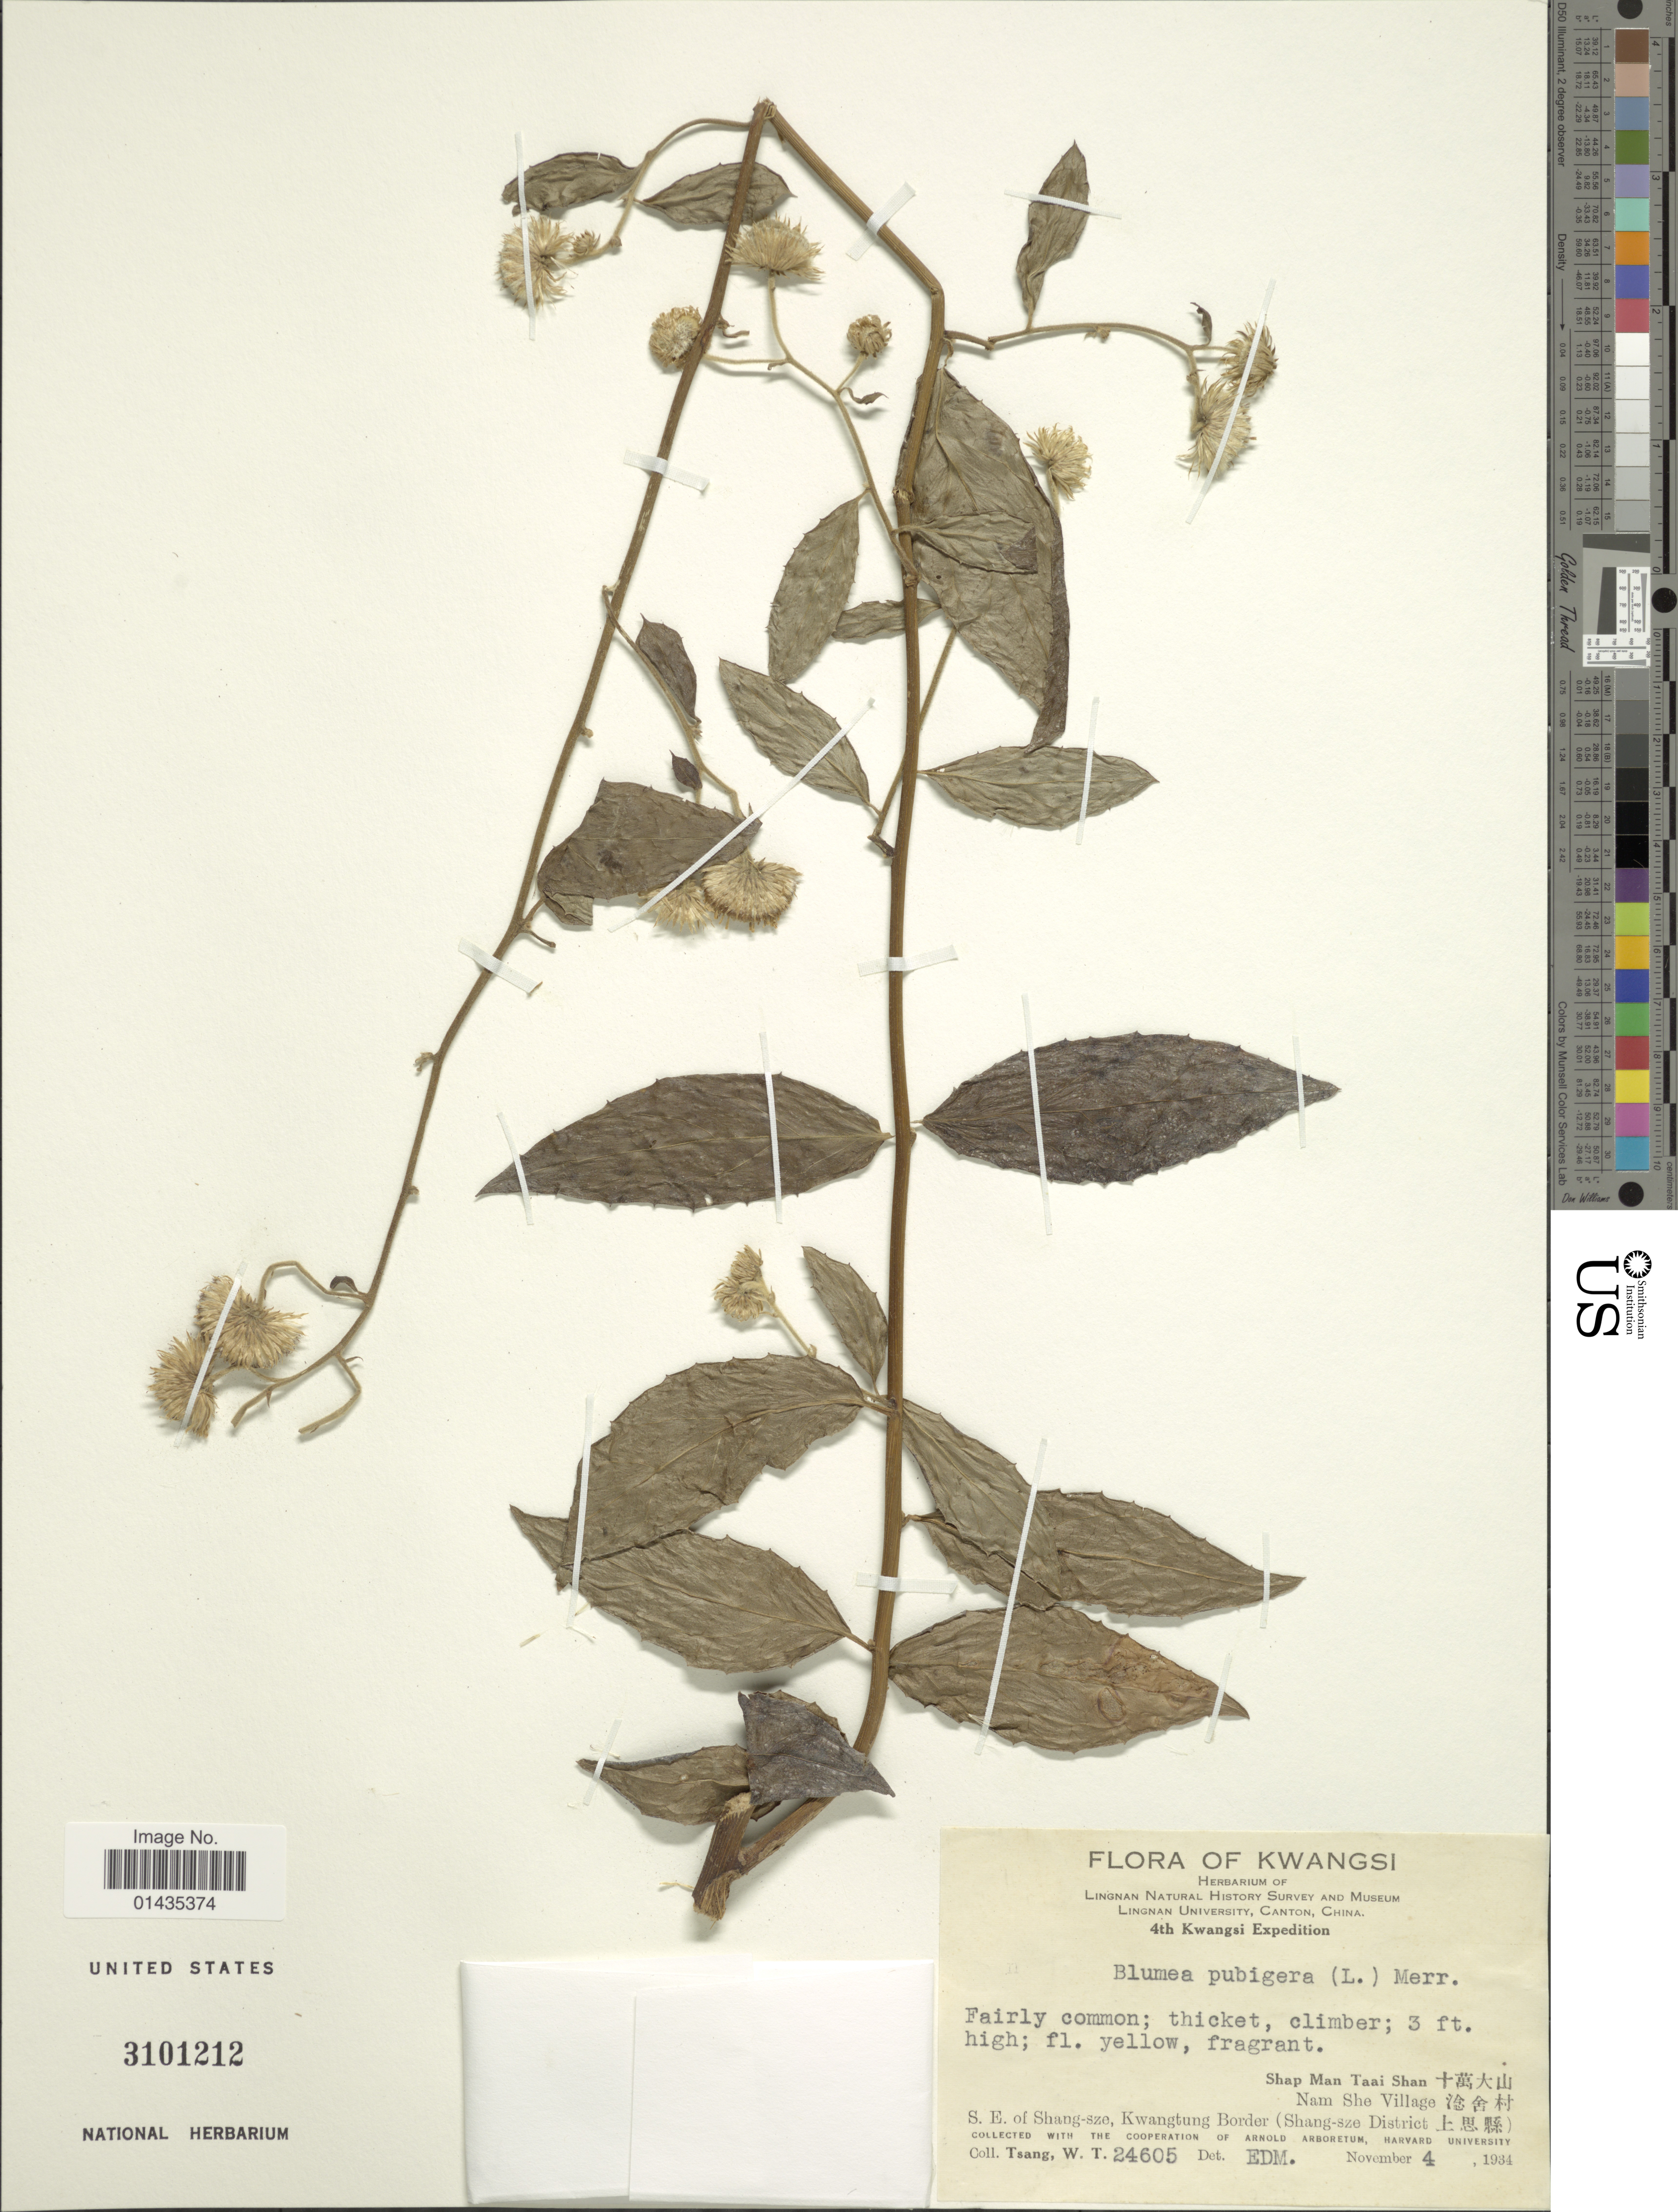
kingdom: Plantae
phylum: Tracheophyta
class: Magnoliopsida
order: Asterales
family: Asteraceae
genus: Blumea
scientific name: Blumea pubigera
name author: (L.) Merr.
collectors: W. T. Tsang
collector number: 24605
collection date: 1934-11-04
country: China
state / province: Guangxi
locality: Kwangsi, Shap Man Taai Shan, Nam She Village, S. E. of Shang-sze, Kwangtung Border (Shang-sze District)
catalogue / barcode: US 3101212